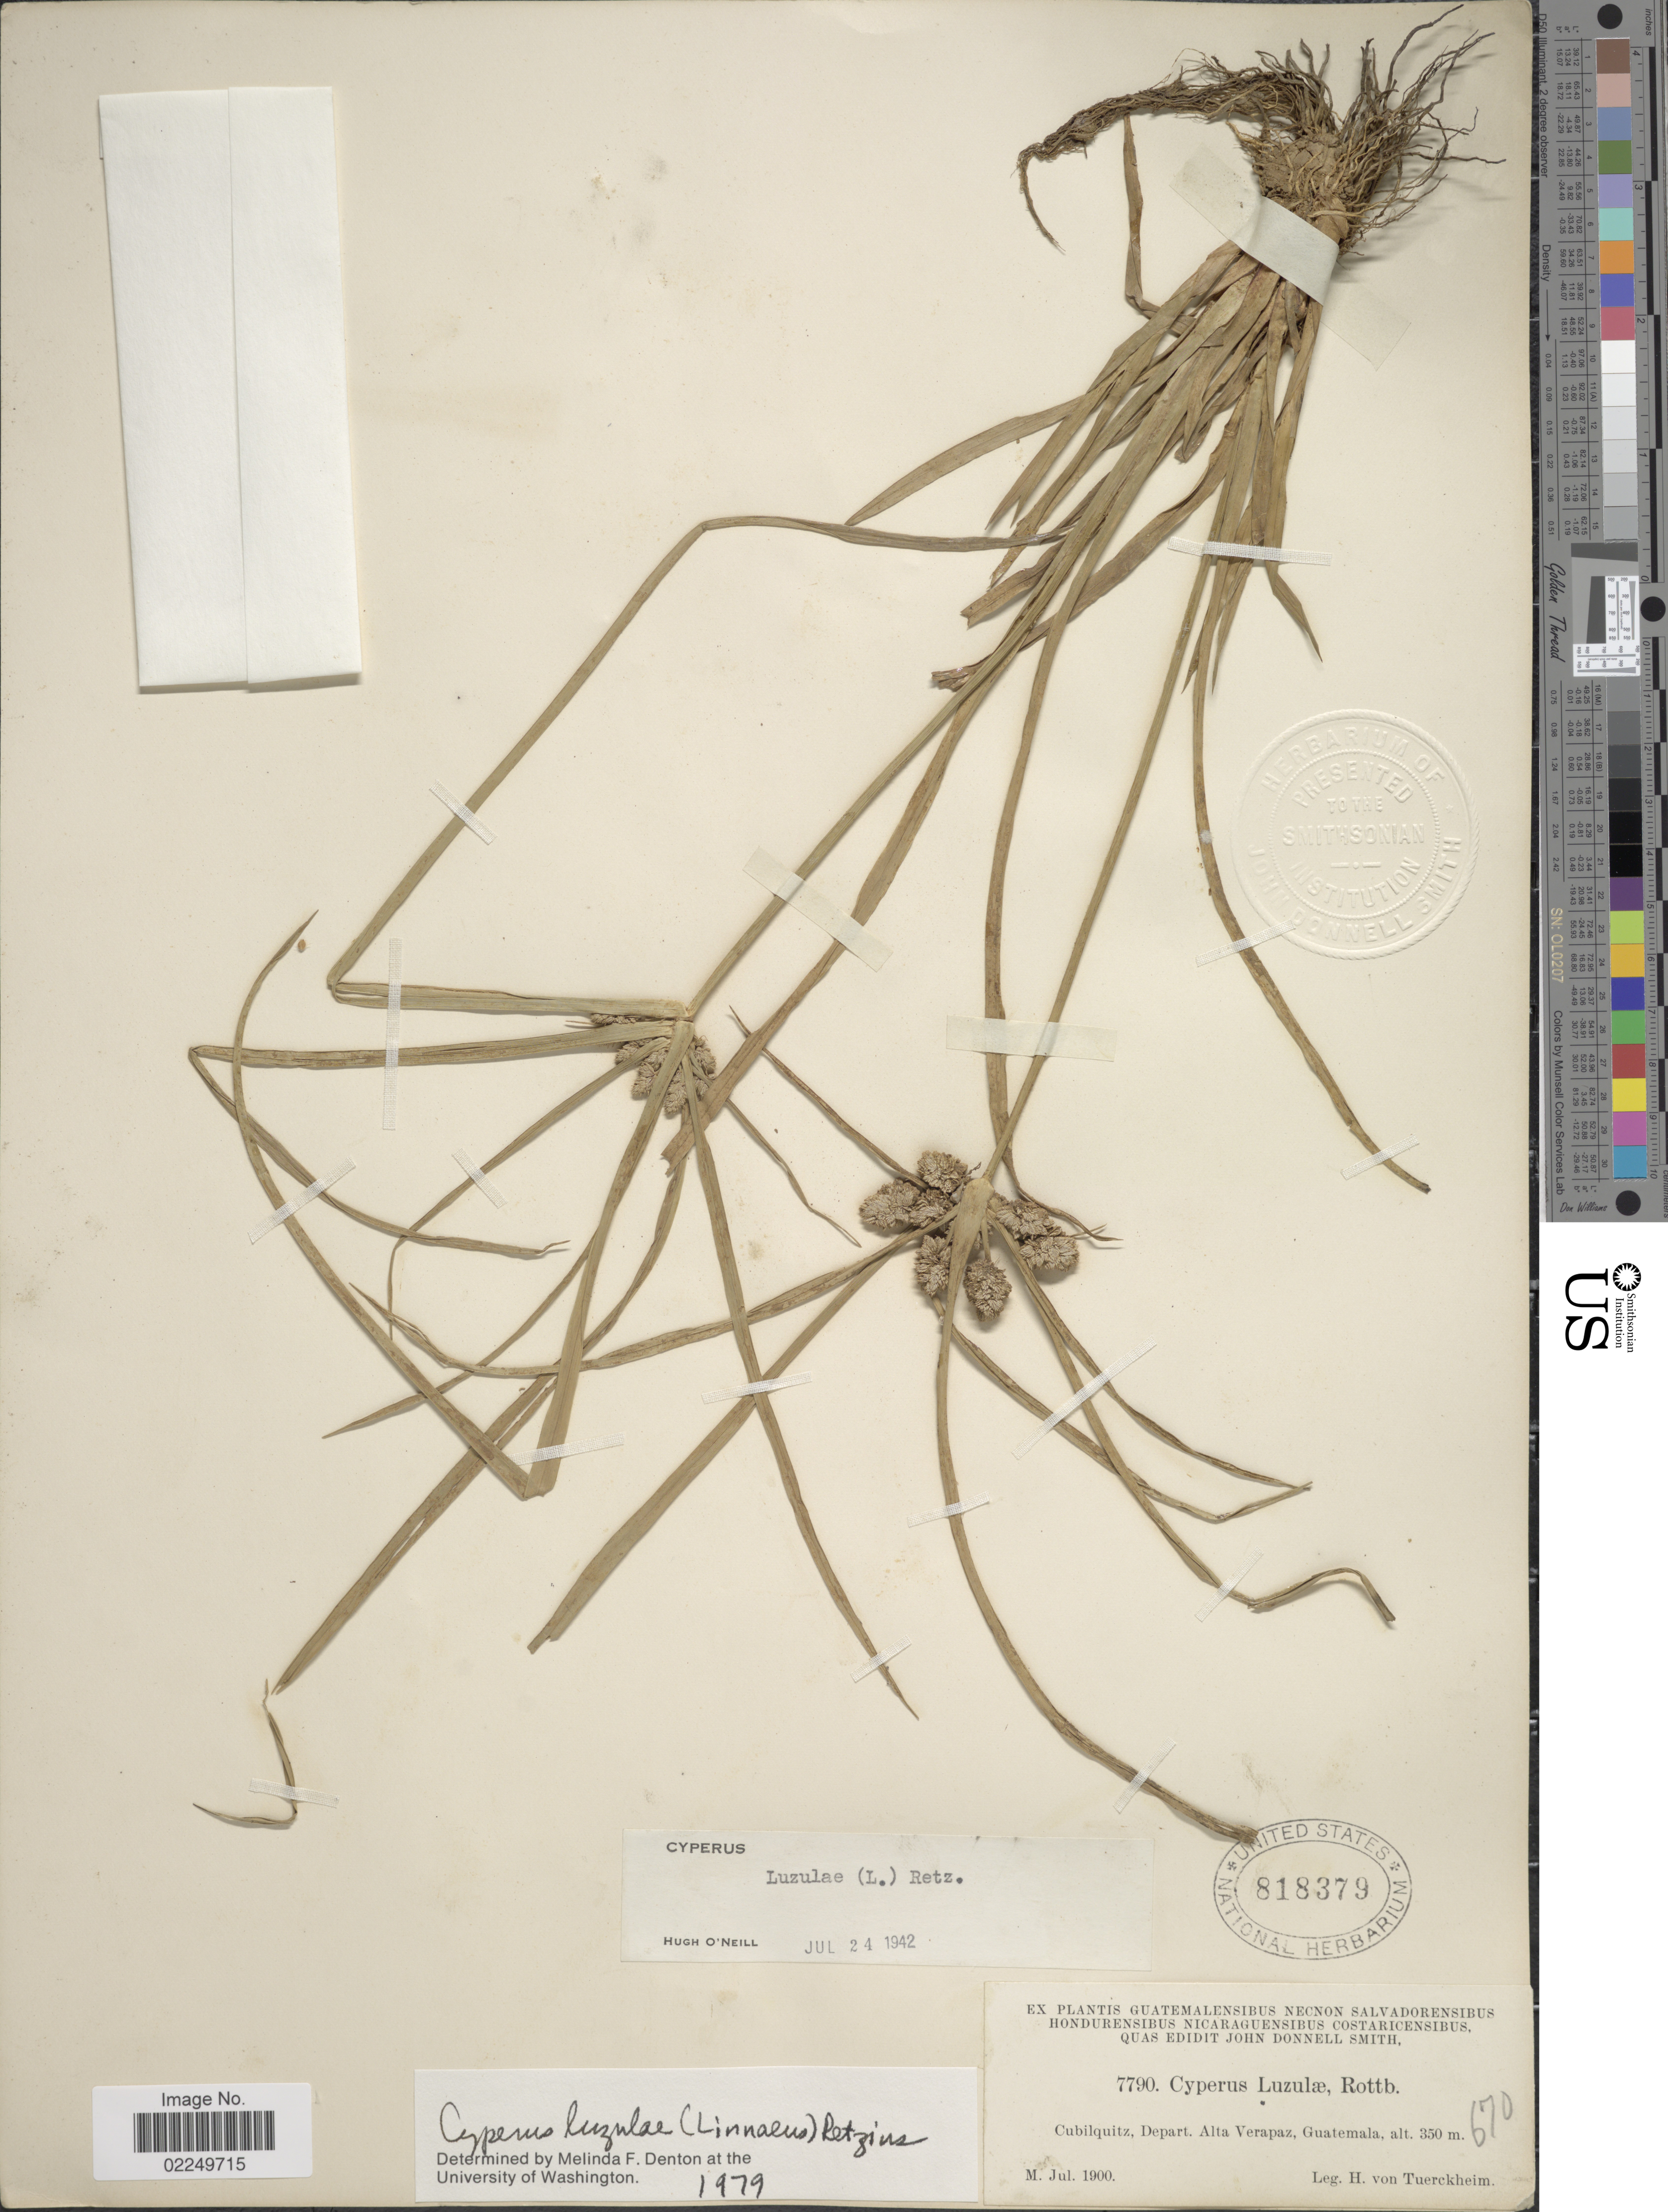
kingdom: Plantae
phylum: Tracheophyta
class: Liliopsida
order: Poales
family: Cyperaceae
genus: Cyperus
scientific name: Cyperus luzulae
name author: (L.) Rottb. ex Retz.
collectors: H. von Tuerckheim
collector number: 7790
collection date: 1900-07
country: Guatemala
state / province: Alta Verapaz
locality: Cubilquitz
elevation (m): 350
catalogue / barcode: US 818379